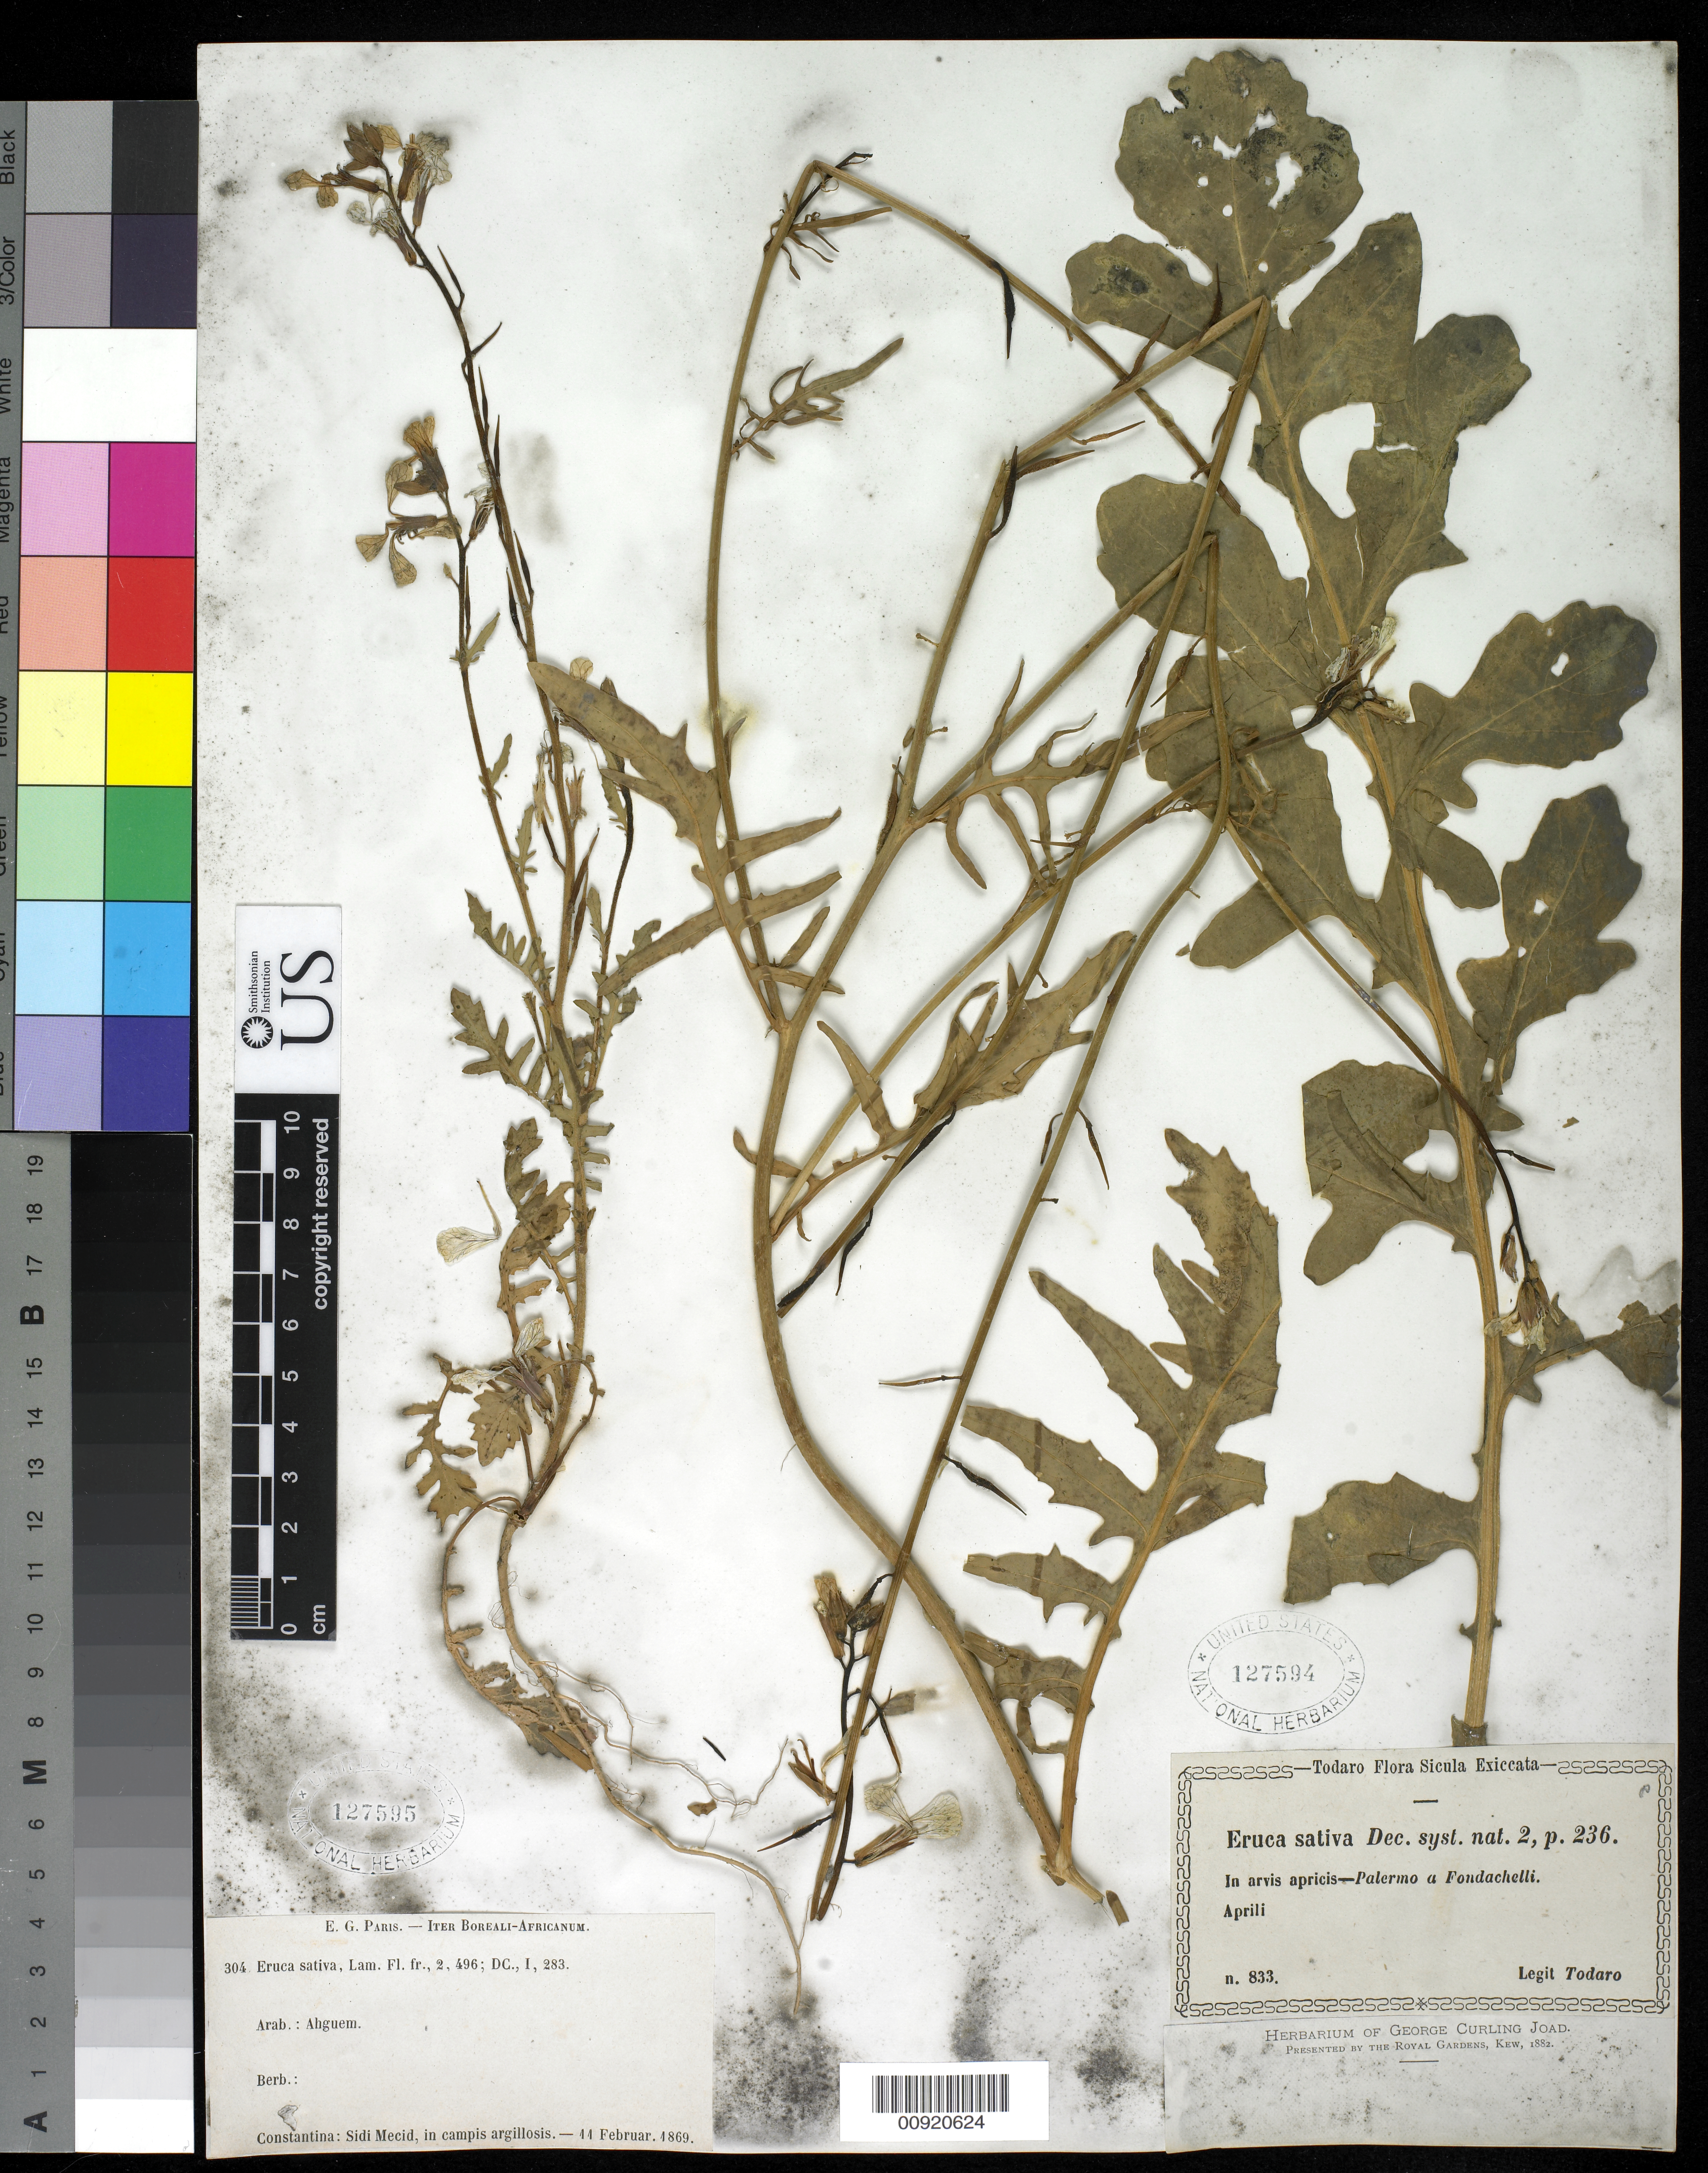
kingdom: Plantae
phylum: Tracheophyta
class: Magnoliopsida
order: Brassicales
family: Brassicaceae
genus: Eruca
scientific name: Eruca sativa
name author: Mill.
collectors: Todaro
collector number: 833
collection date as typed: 11 Feb 1869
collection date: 1869-02-11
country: Italy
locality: In arvis apricis - Palermo a Fondachelli.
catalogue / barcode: US 127594